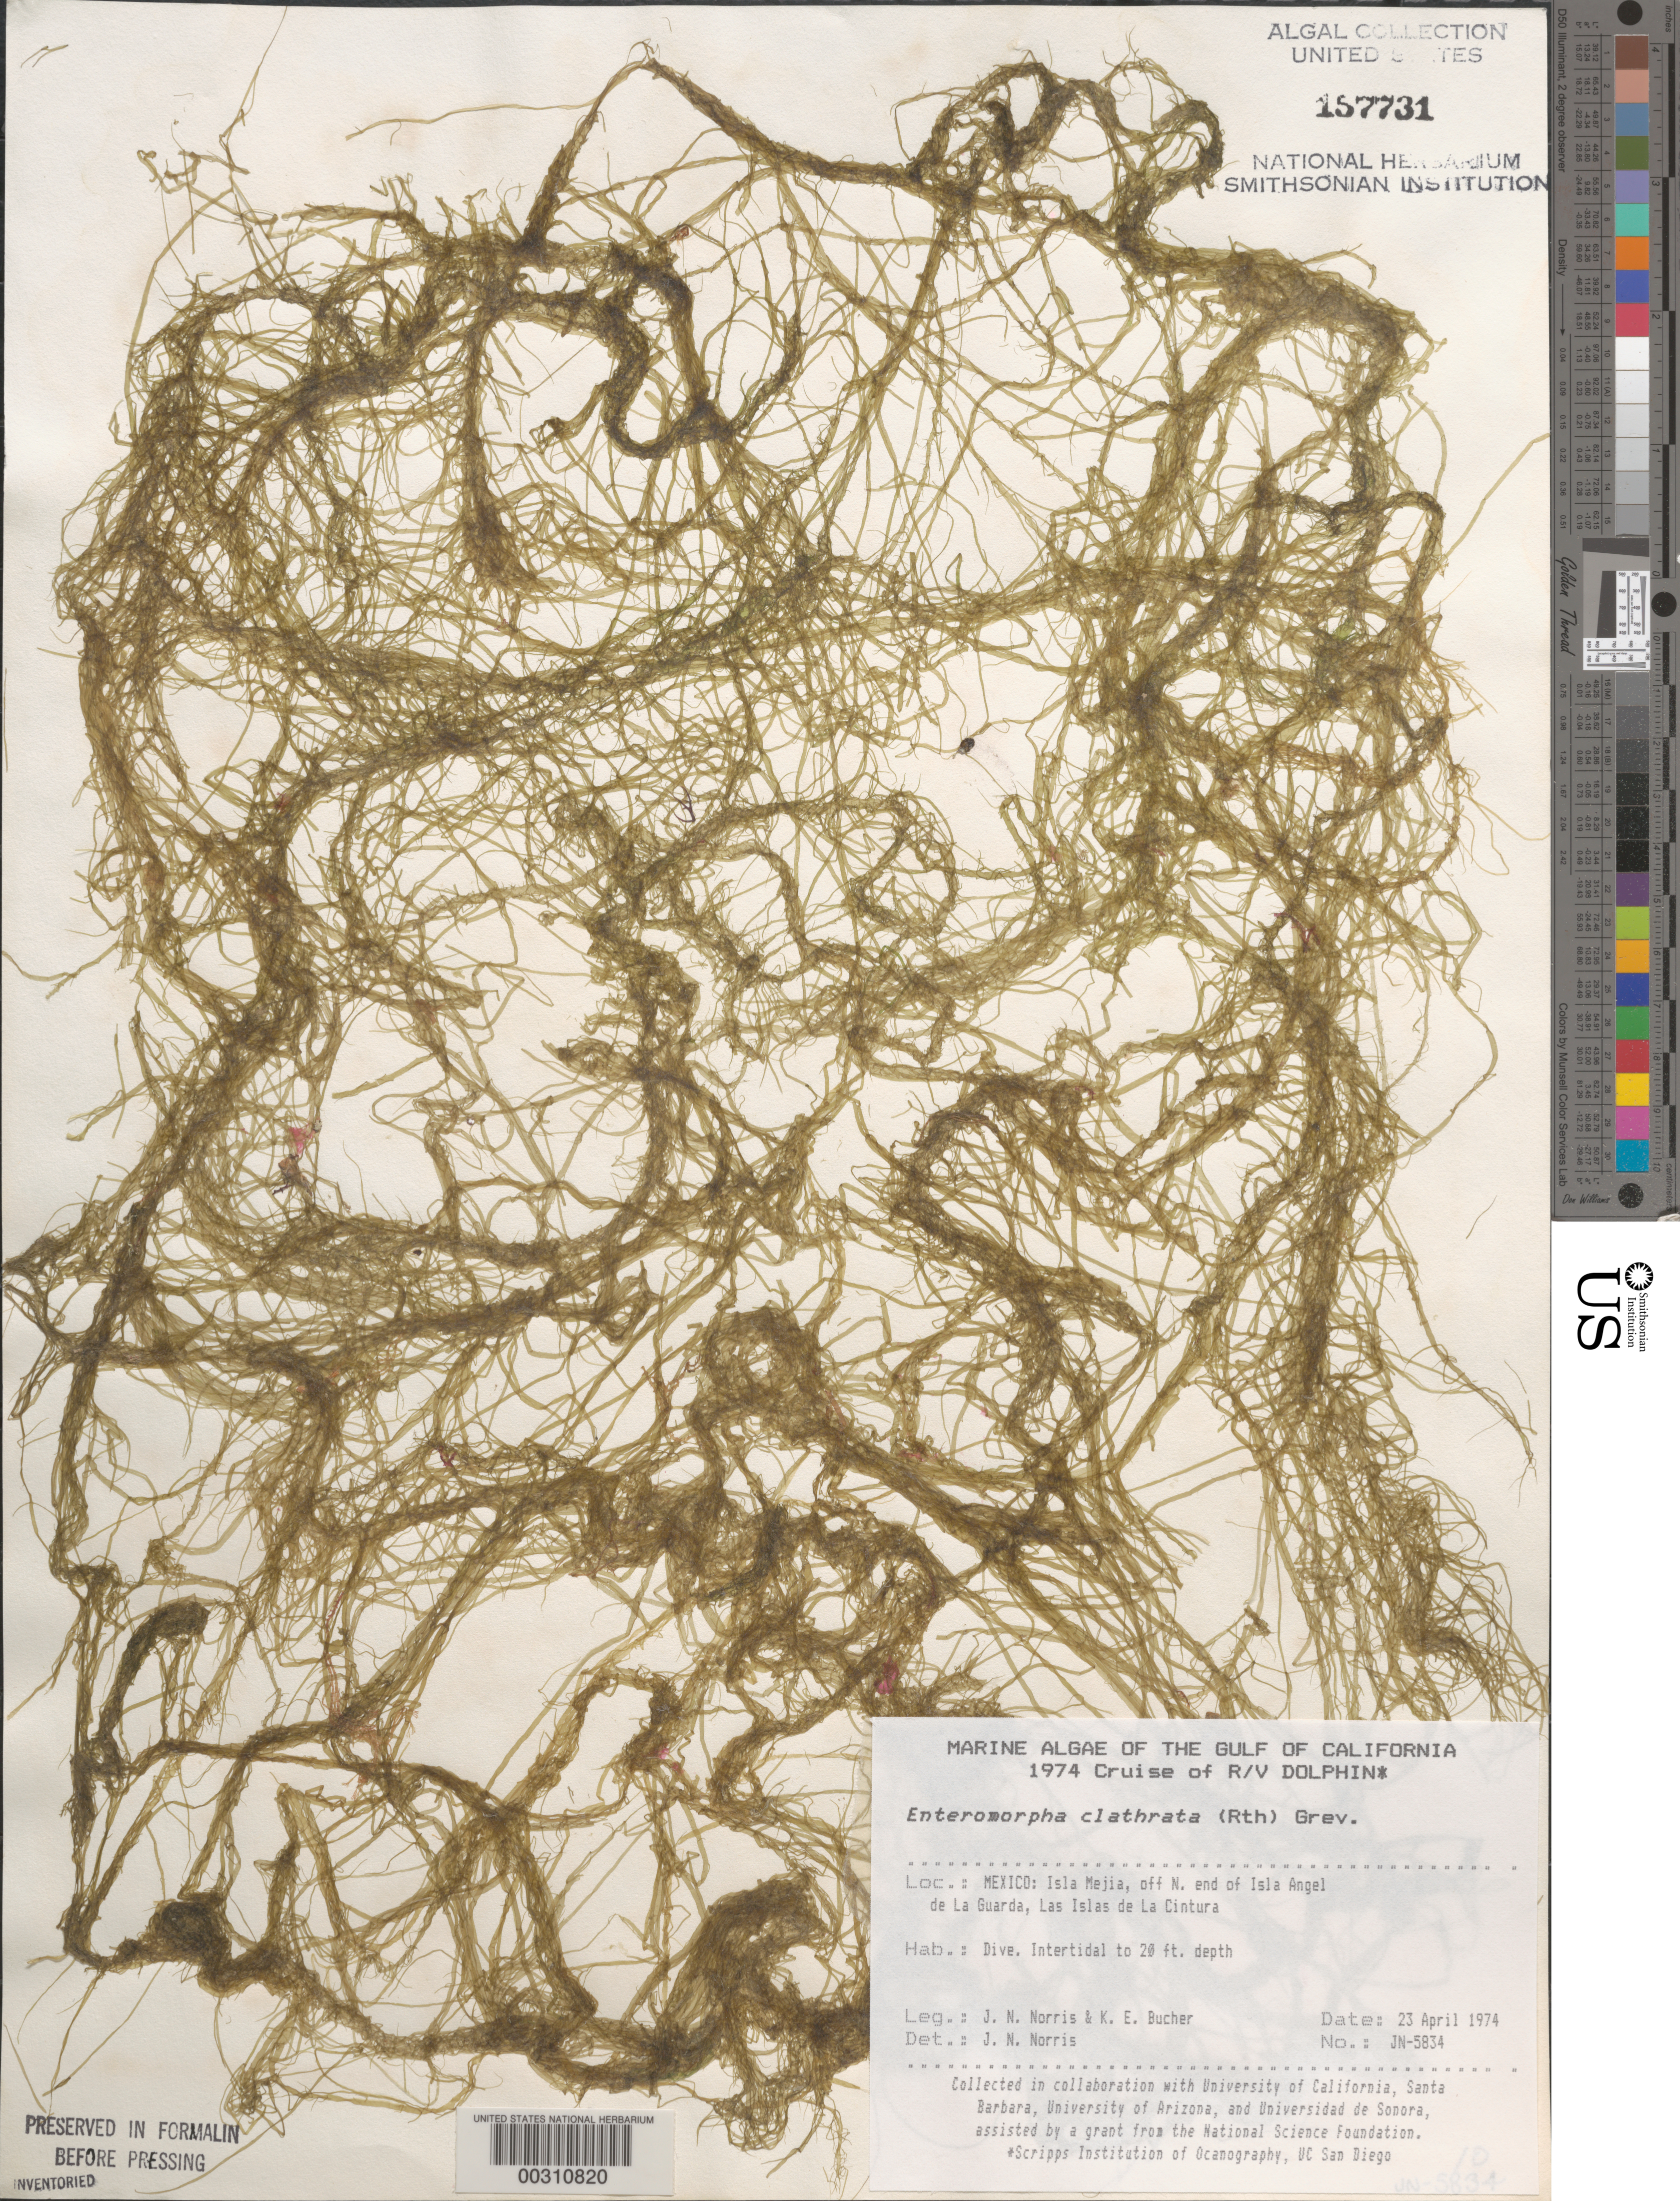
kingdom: Plantae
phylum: Chlorophyta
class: Ulvophyceae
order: Ulvales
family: Ulvaceae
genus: Ulva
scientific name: Ulva linza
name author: L.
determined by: Algae name updating Project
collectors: J. N. Norris & K. E. Bucher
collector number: JN-5834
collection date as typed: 23 Apr 1974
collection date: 1974-04-23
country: Mexico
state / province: Baja California Norte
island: Isla Mejia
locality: North of Isla Angel de la Guarda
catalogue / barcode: US 157731